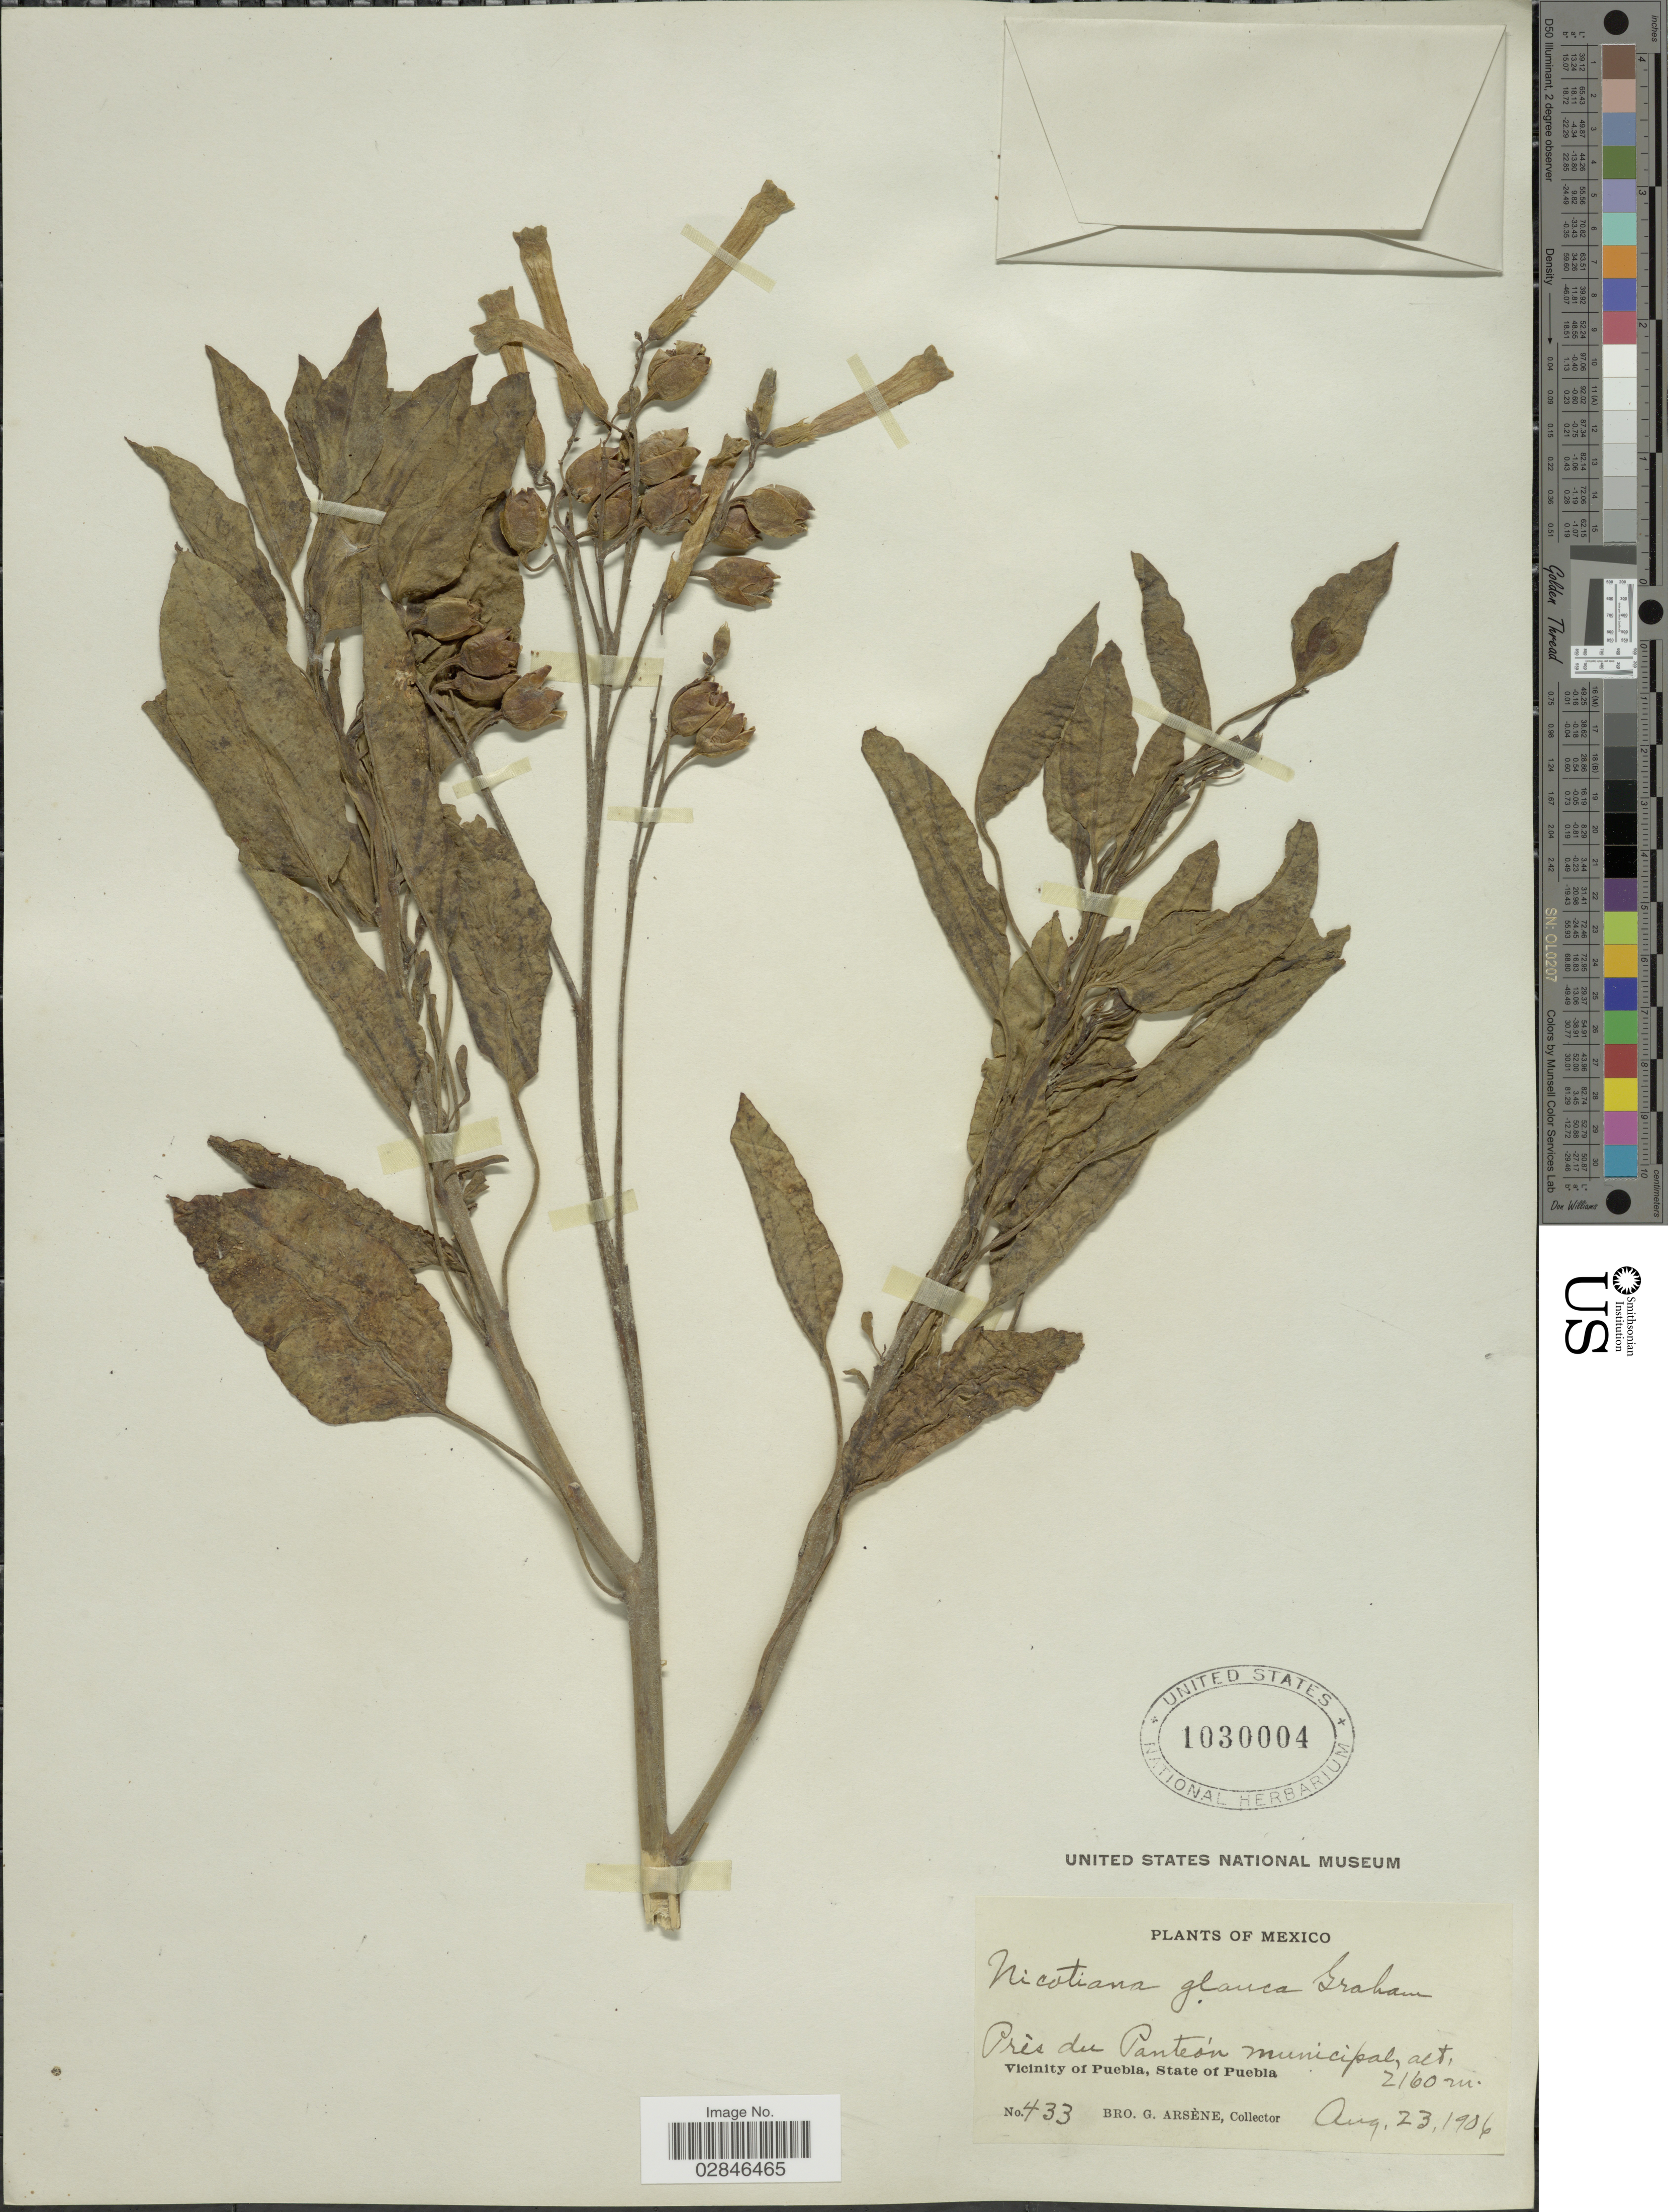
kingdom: Plantae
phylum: Tracheophyta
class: Magnoliopsida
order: Solanales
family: Solanaceae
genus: Nicotiana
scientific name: Nicotiana glauca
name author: Graham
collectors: Bro. G. Arsène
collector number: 433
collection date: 1906-08-23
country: Mexico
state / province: Puebla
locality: Prés du Panteón municipal, Vicinity of Puebla.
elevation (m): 2160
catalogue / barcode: US 1030004